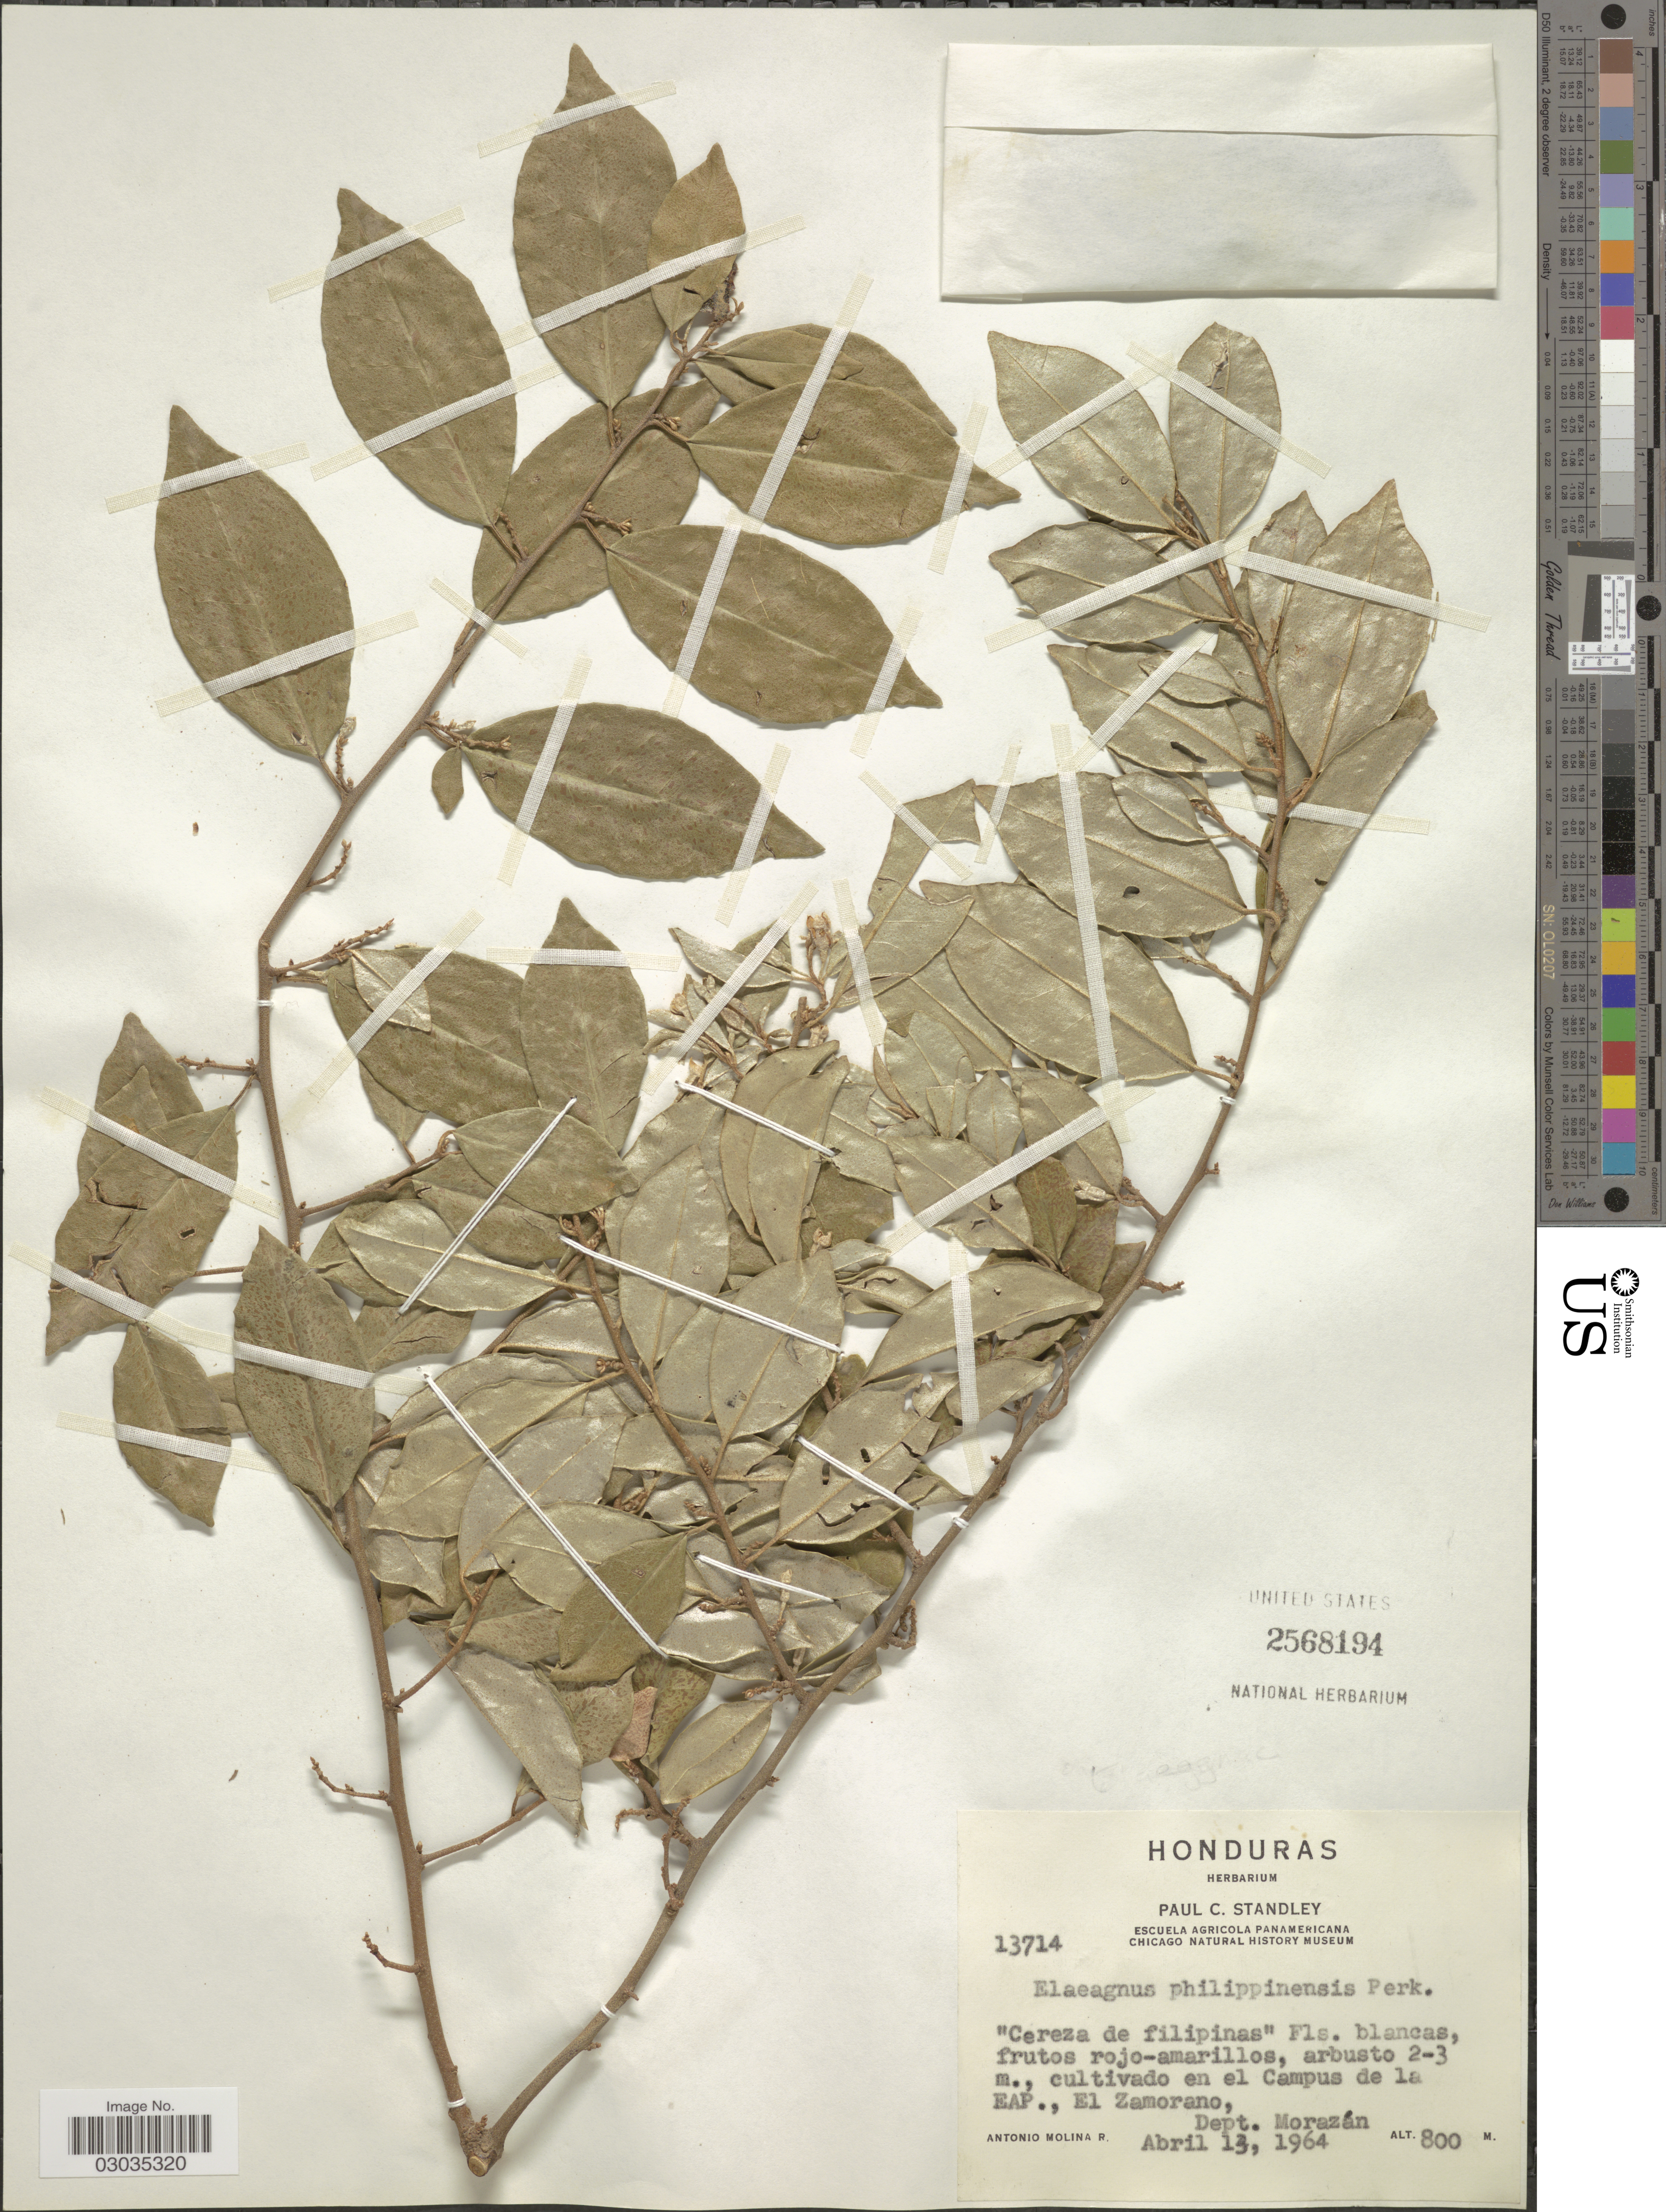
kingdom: Plantae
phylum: Tracheophyta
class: Magnoliopsida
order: Rosales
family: Elaeagnaceae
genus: Elaeagnus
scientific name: Elaeagnus philippensis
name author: Perr.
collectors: A. Molina R.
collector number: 13714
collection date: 1964-04-13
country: Honduras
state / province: Fco. Morazán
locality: Cultivado en el Campus de la EAP., El Zamorano, Dept. Morazán.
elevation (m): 800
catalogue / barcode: US 2568194